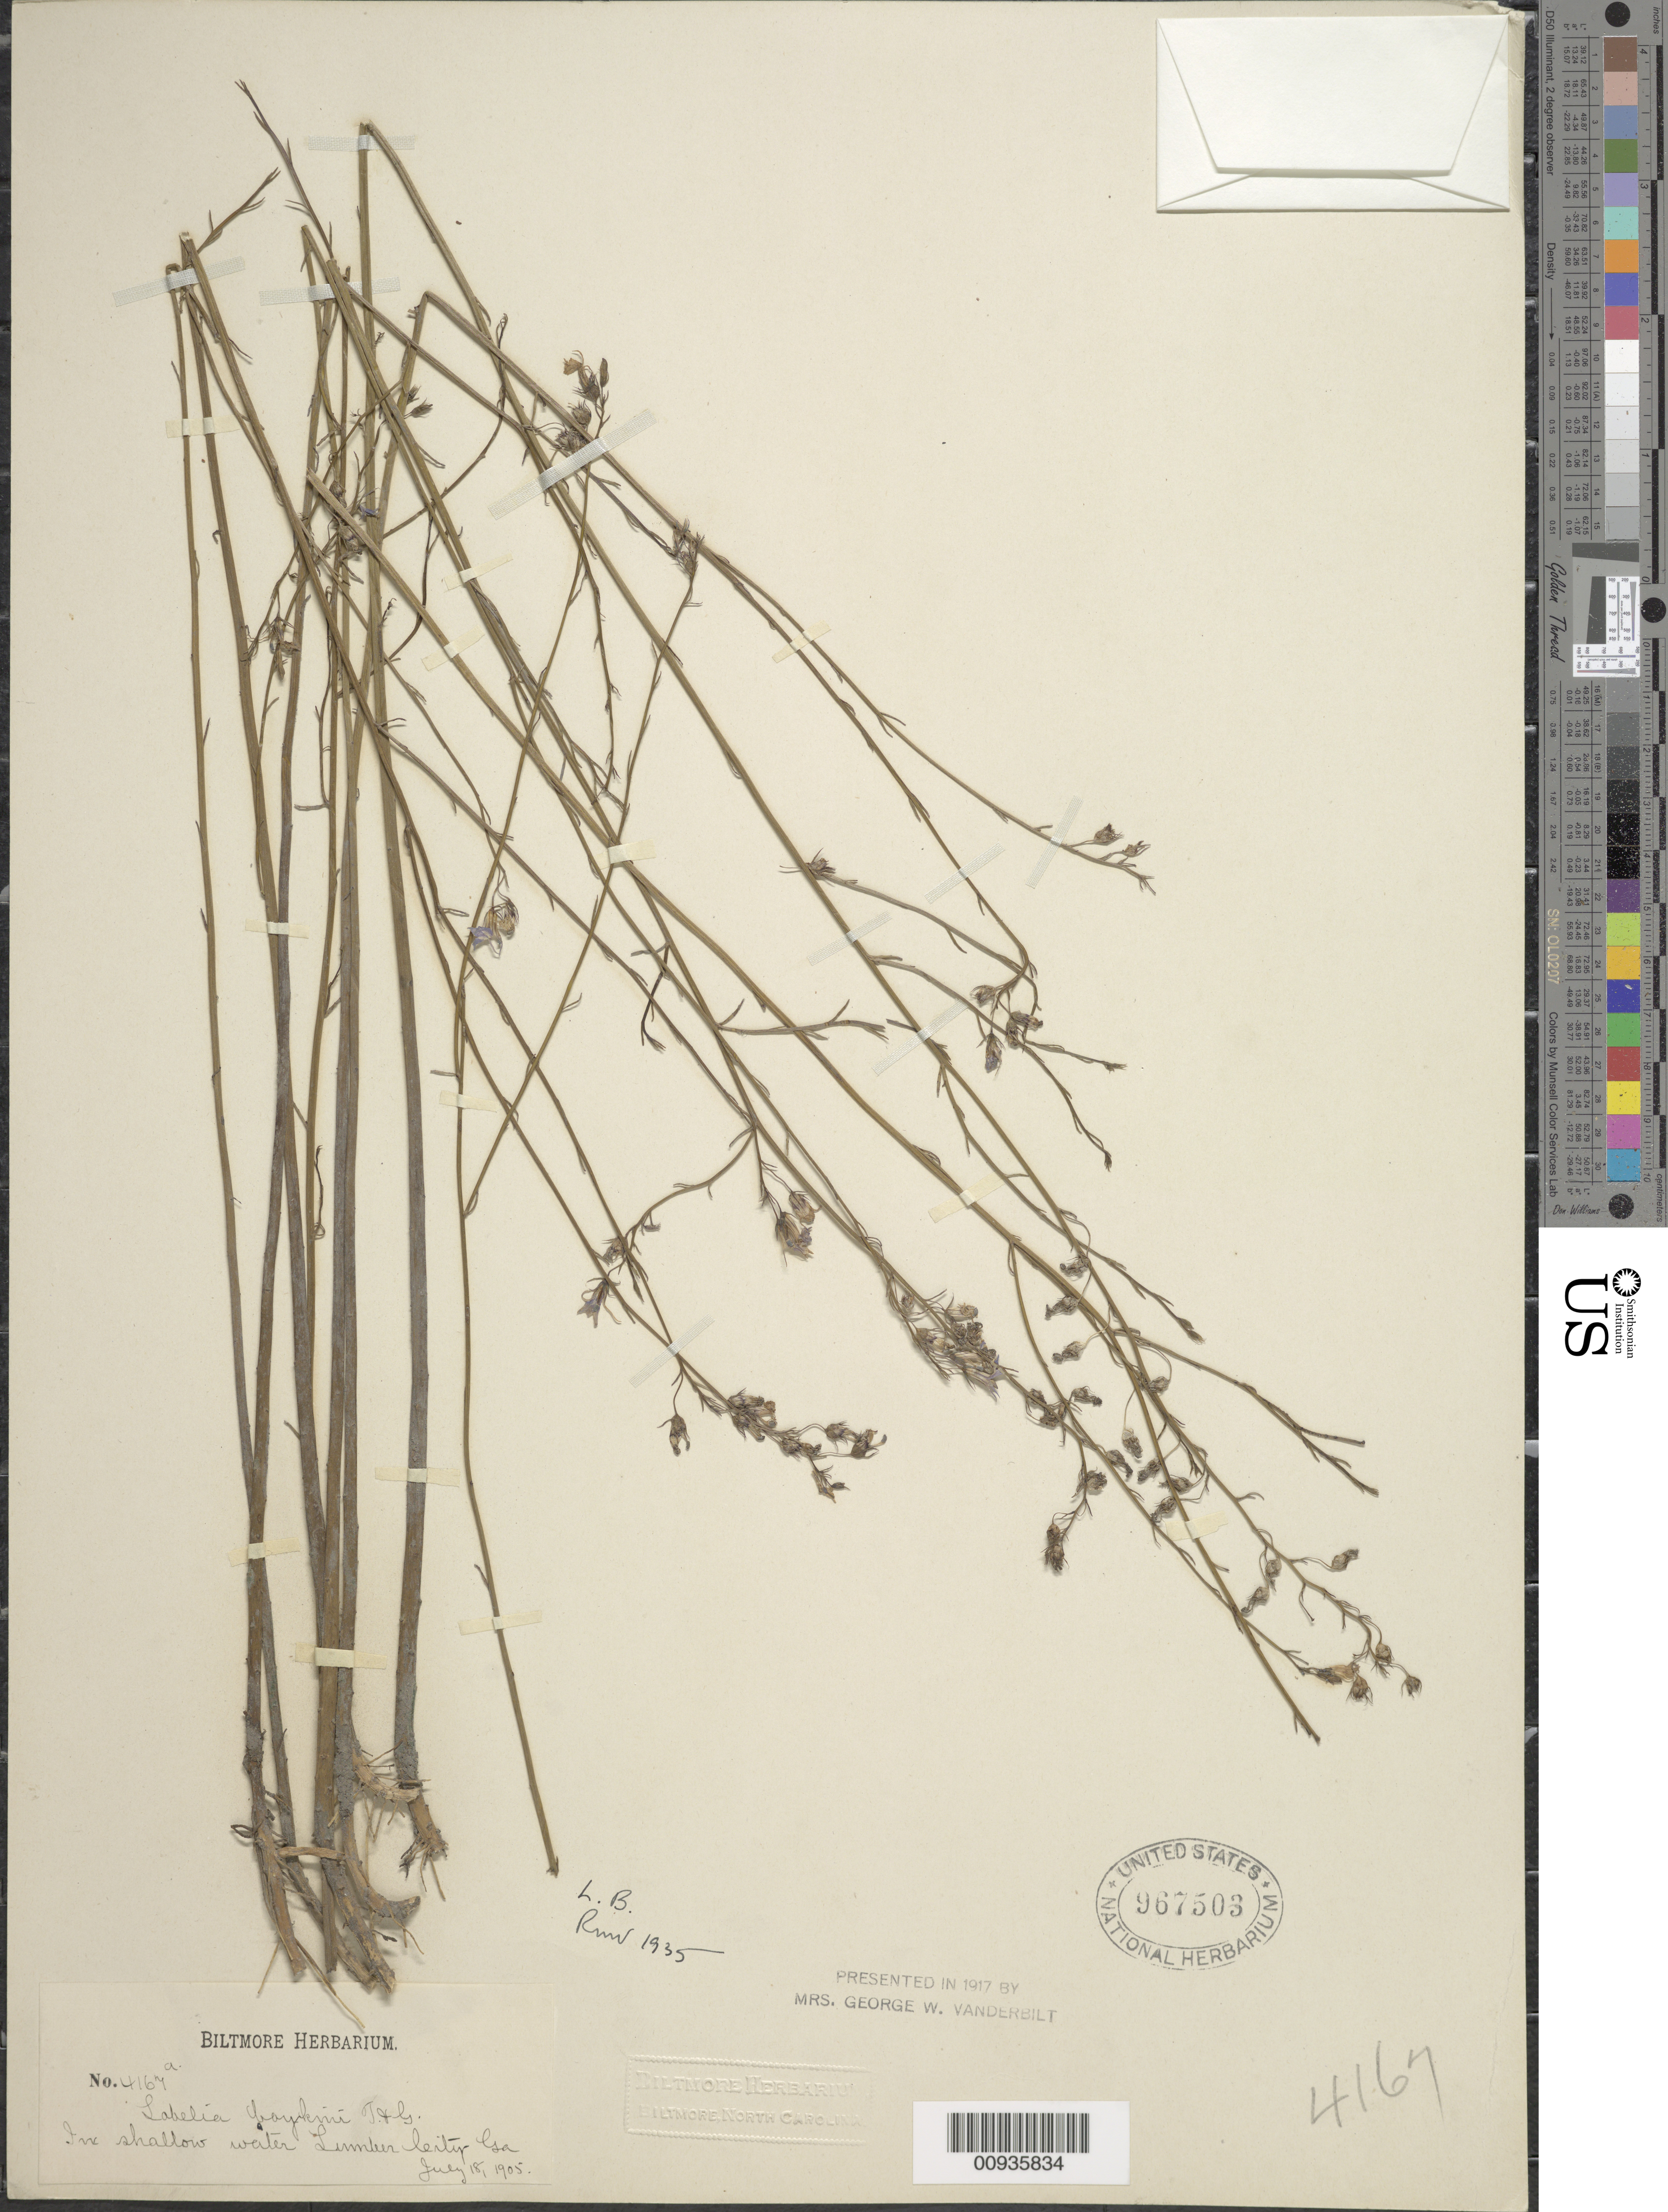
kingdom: Plantae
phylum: Tracheophyta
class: Magnoliopsida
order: Asterales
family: Campanulaceae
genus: Lobelia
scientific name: Lobelia boykinii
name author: Torr. & A. Gray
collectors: ex herb. Biltmore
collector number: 4167a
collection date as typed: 18 Jul 1905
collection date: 1905-07-18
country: United States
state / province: Georgia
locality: Lumber City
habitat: in shallow water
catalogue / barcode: US 967503